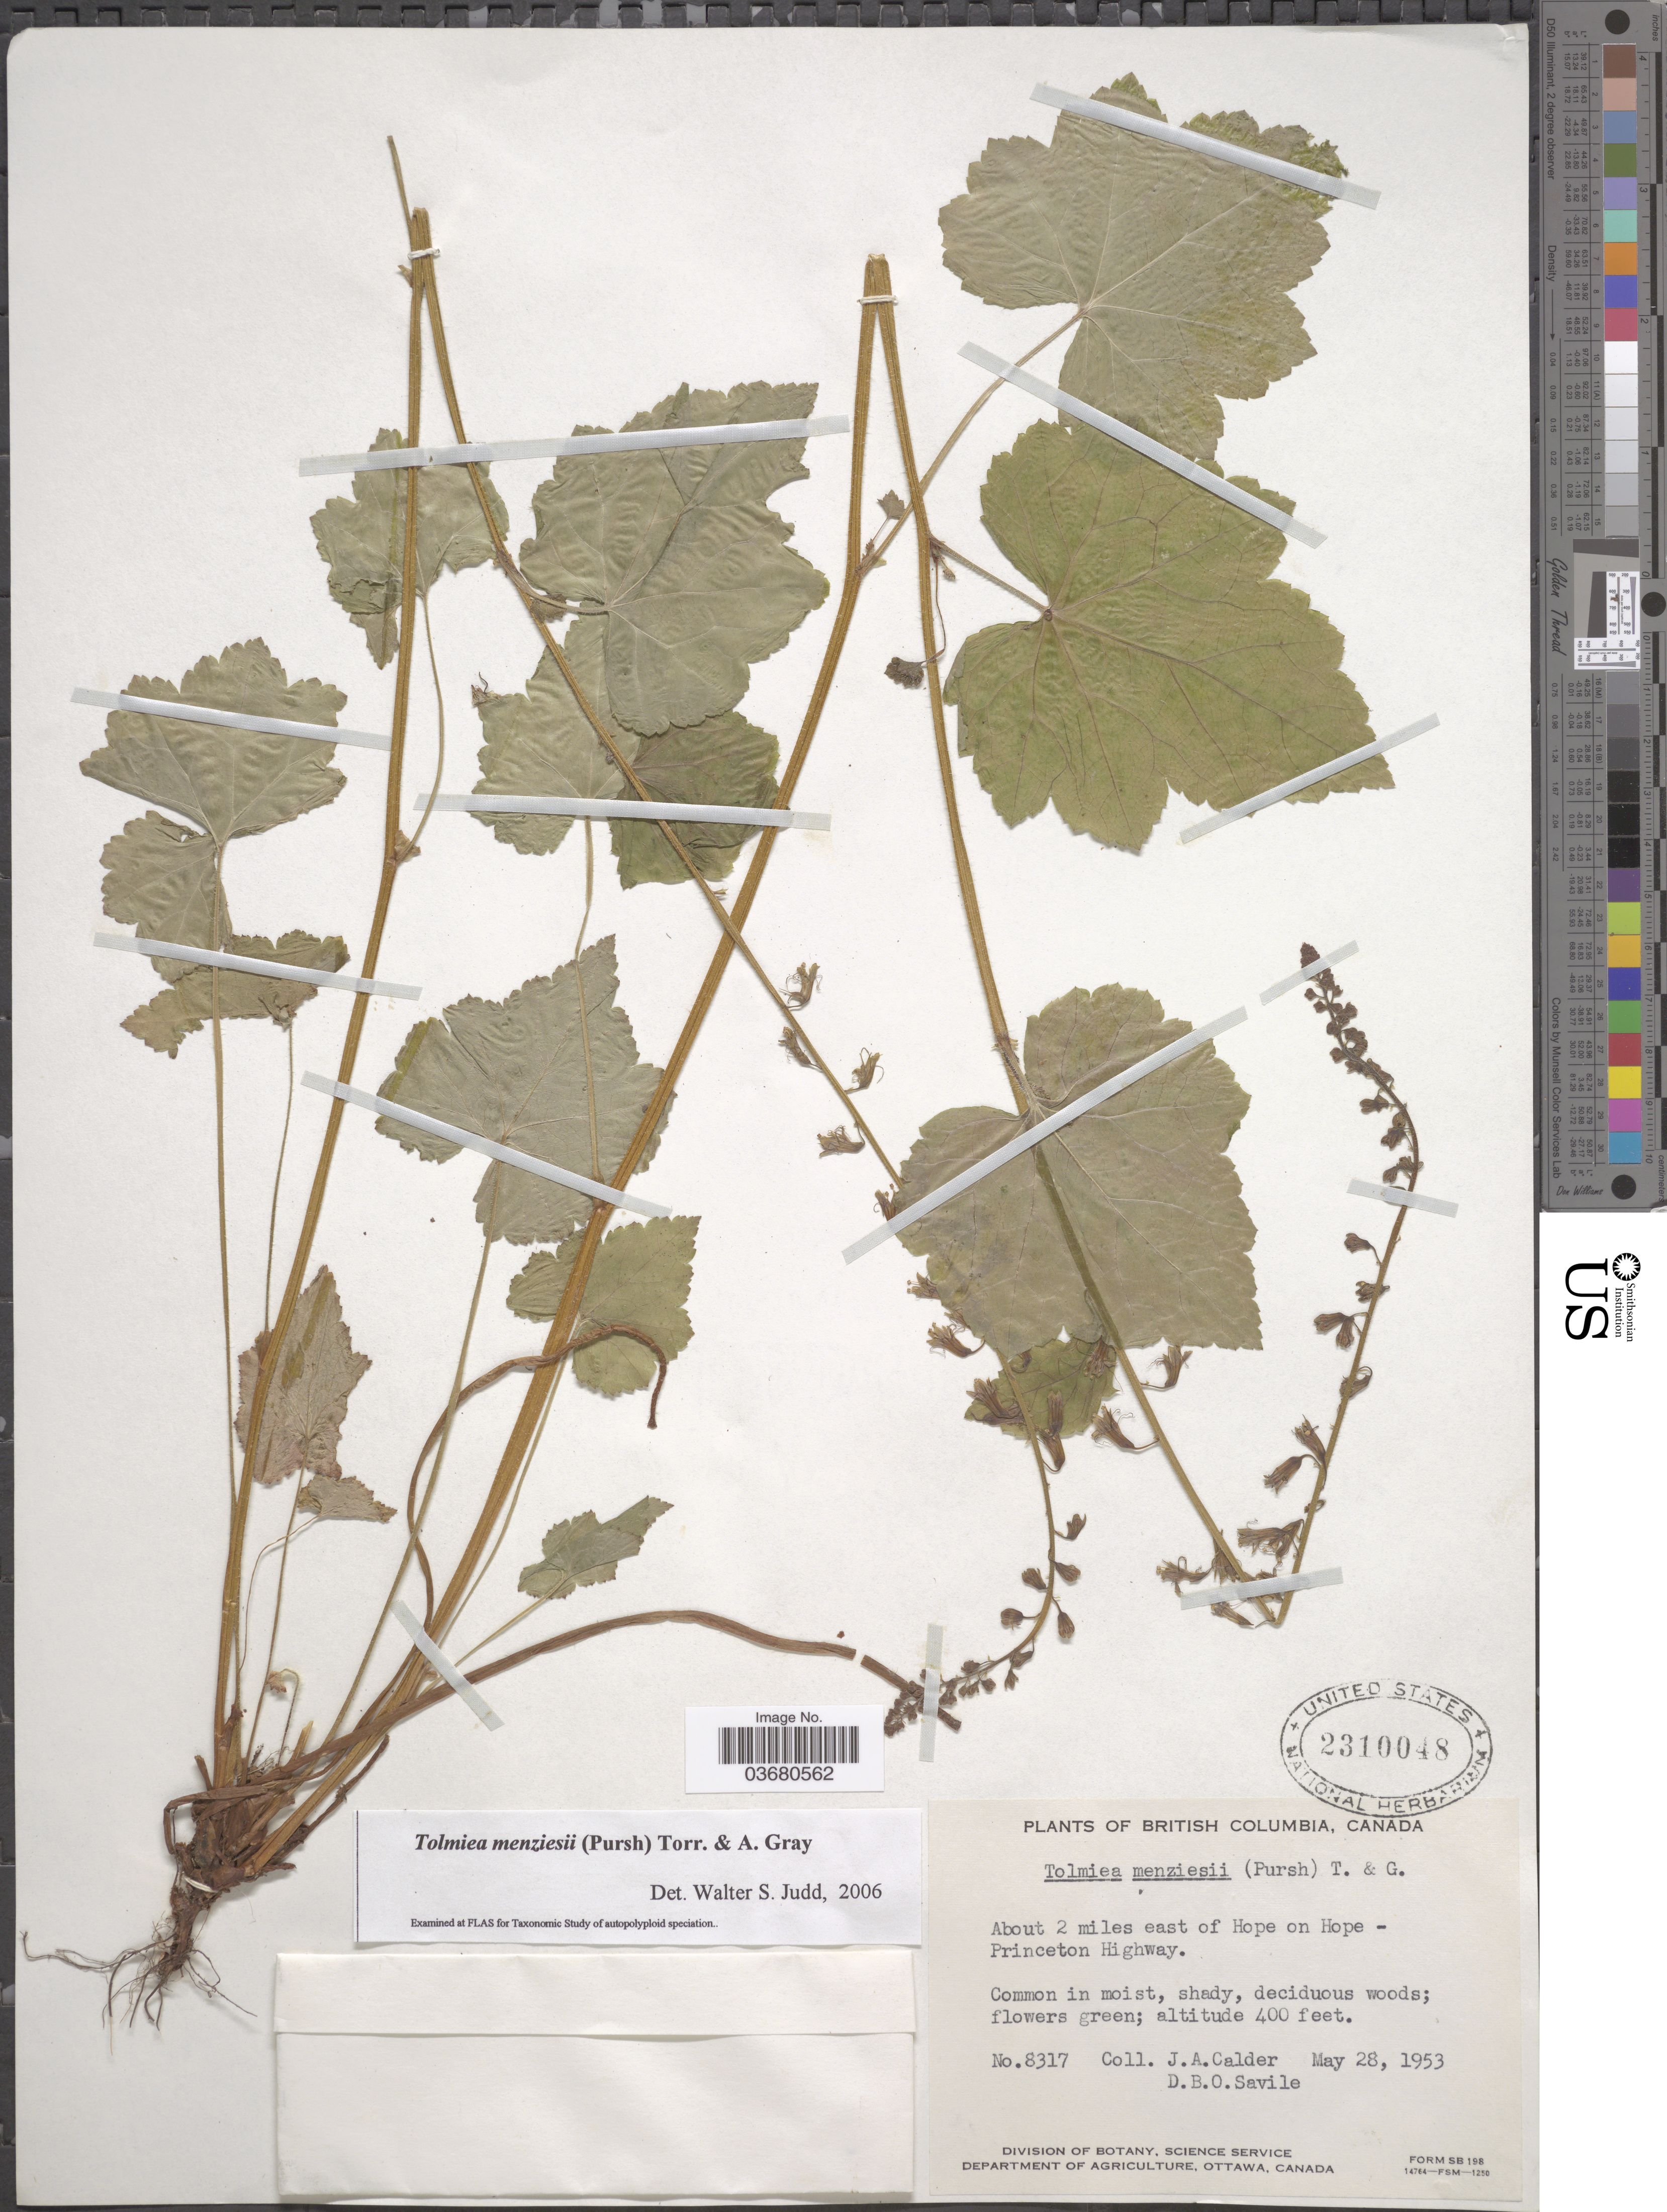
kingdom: Plantae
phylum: Tracheophyta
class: Magnoliopsida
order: Saxifragales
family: Saxifragaceae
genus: Tolmiea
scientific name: Tolmiea menziesii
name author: (Pursh) Torr. & A. Gray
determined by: Judd, Walter S.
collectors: J. A. Calder & D. Savile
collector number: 8317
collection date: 1953-05-28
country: Canada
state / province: British Columbia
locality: About 2 miles east of Hope on Hope - Princeton Highway.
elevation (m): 122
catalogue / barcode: US 2310048